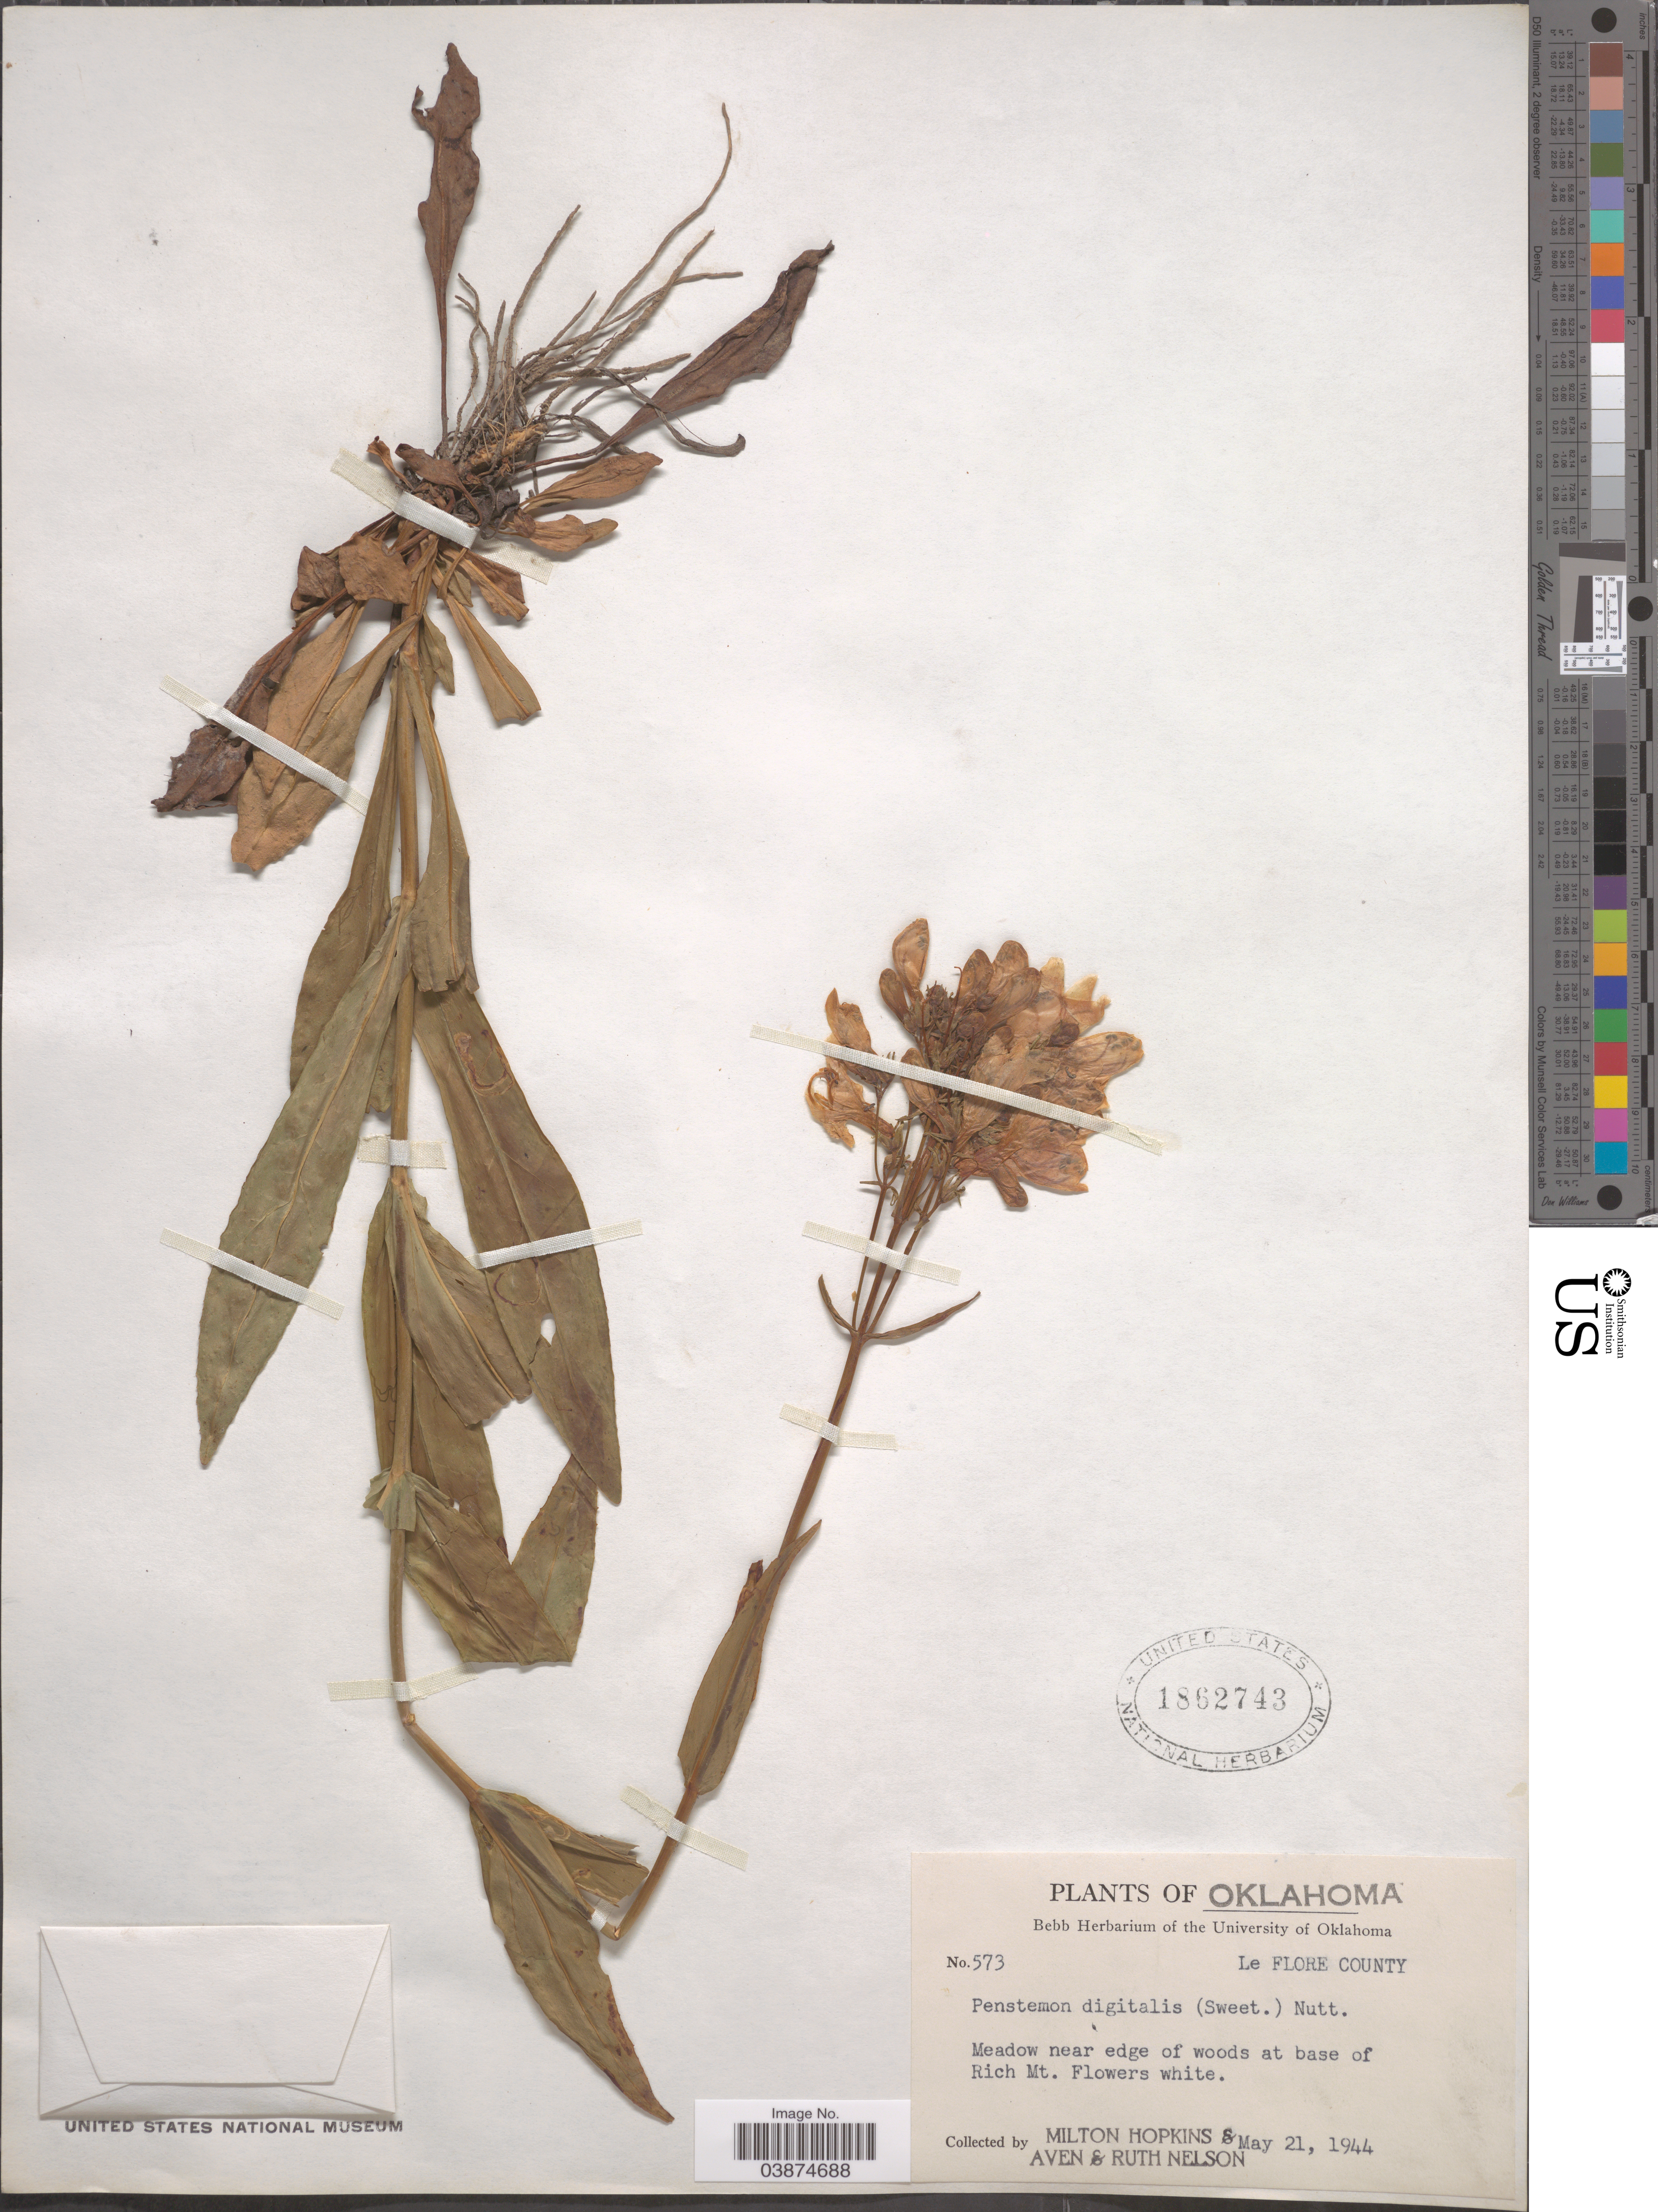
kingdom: Plantae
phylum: Tracheophyta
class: Magnoliopsida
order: Lamiales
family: Plantaginaceae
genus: Penstemon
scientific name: Penstemon digitalis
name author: Nutt. ex Sims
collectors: M. Hopkins, A. Nelson & R. A. Nelson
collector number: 573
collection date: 1944-05-21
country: United States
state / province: Oklahoma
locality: Le Flore County. Meadow near edge of woods at base of Rich Mt.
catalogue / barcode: US 1862743